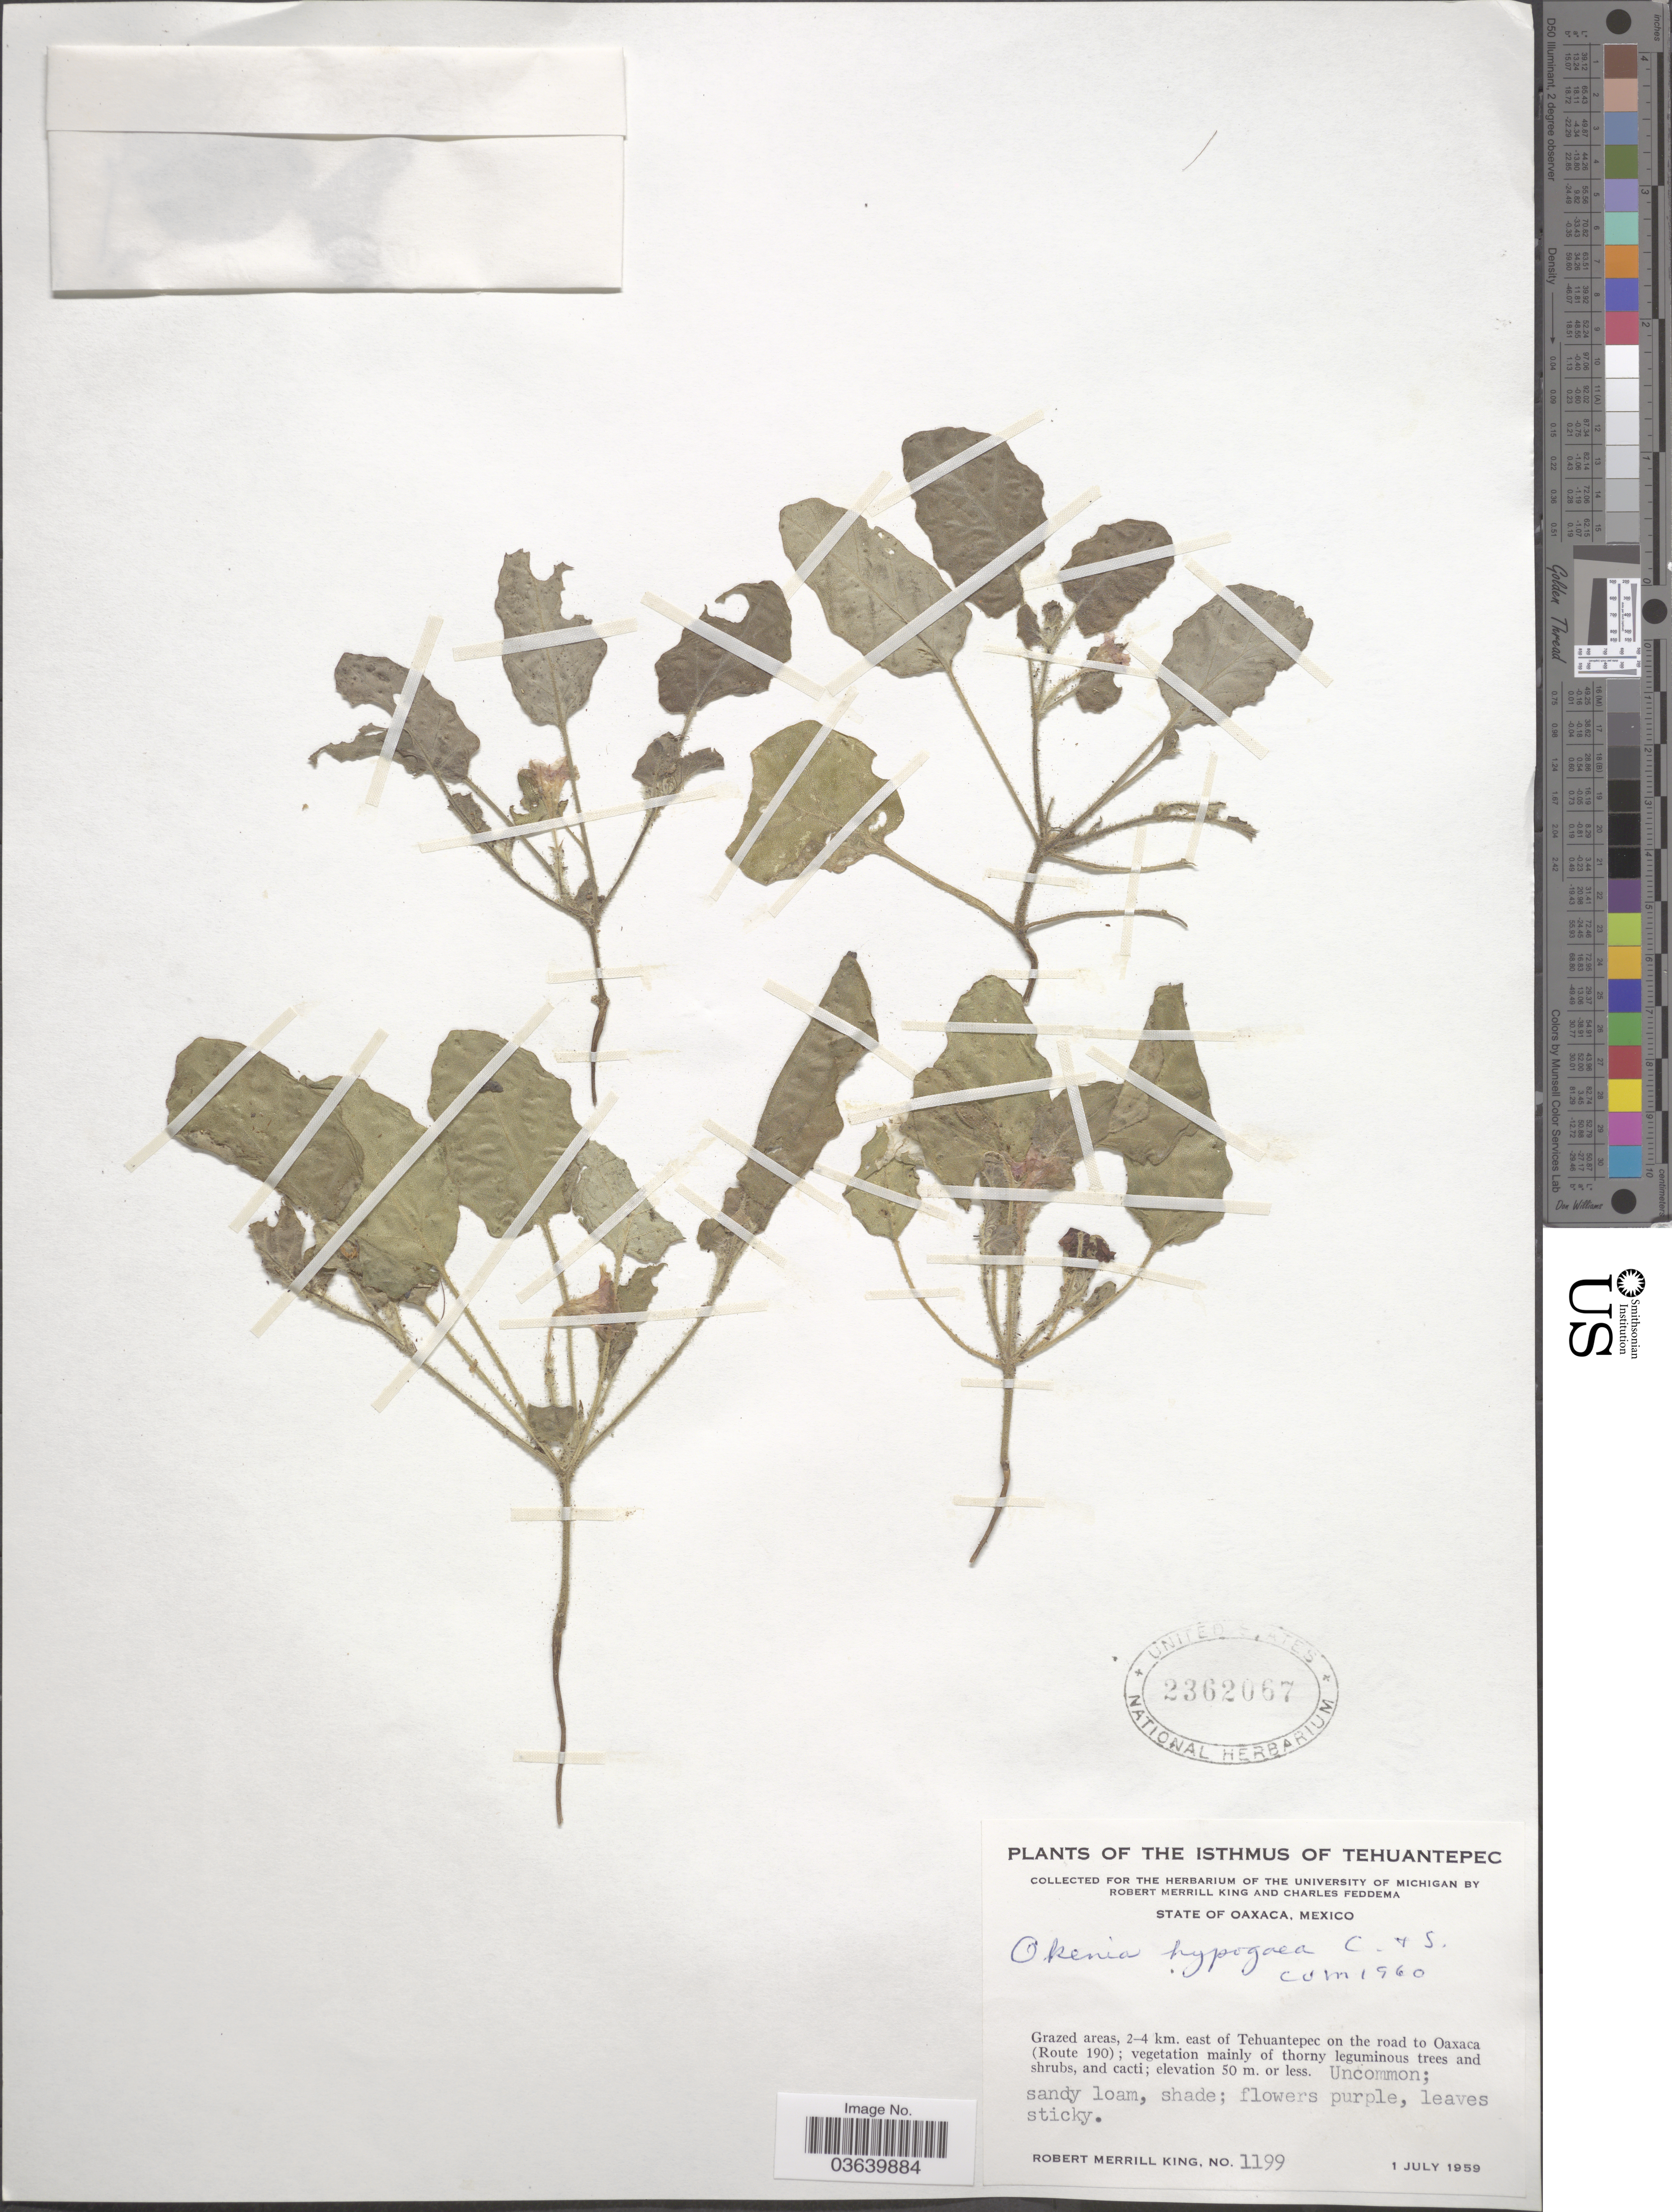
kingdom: Plantae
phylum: Tracheophyta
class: Magnoliopsida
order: Caryophyllales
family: Nyctaginaceae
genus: Okenia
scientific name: Okenia hypogaea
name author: Schltdl. & Cham.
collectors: R. M. King & C. Feddema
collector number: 1199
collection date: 1959-07-01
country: Mexico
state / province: Oaxaca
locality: The Isthmus of Tehuantepec. Grazed areas, 2-4 km. east of Tehuantepec on the road to Oaxaca (Route 190).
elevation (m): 50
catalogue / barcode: US 2362067